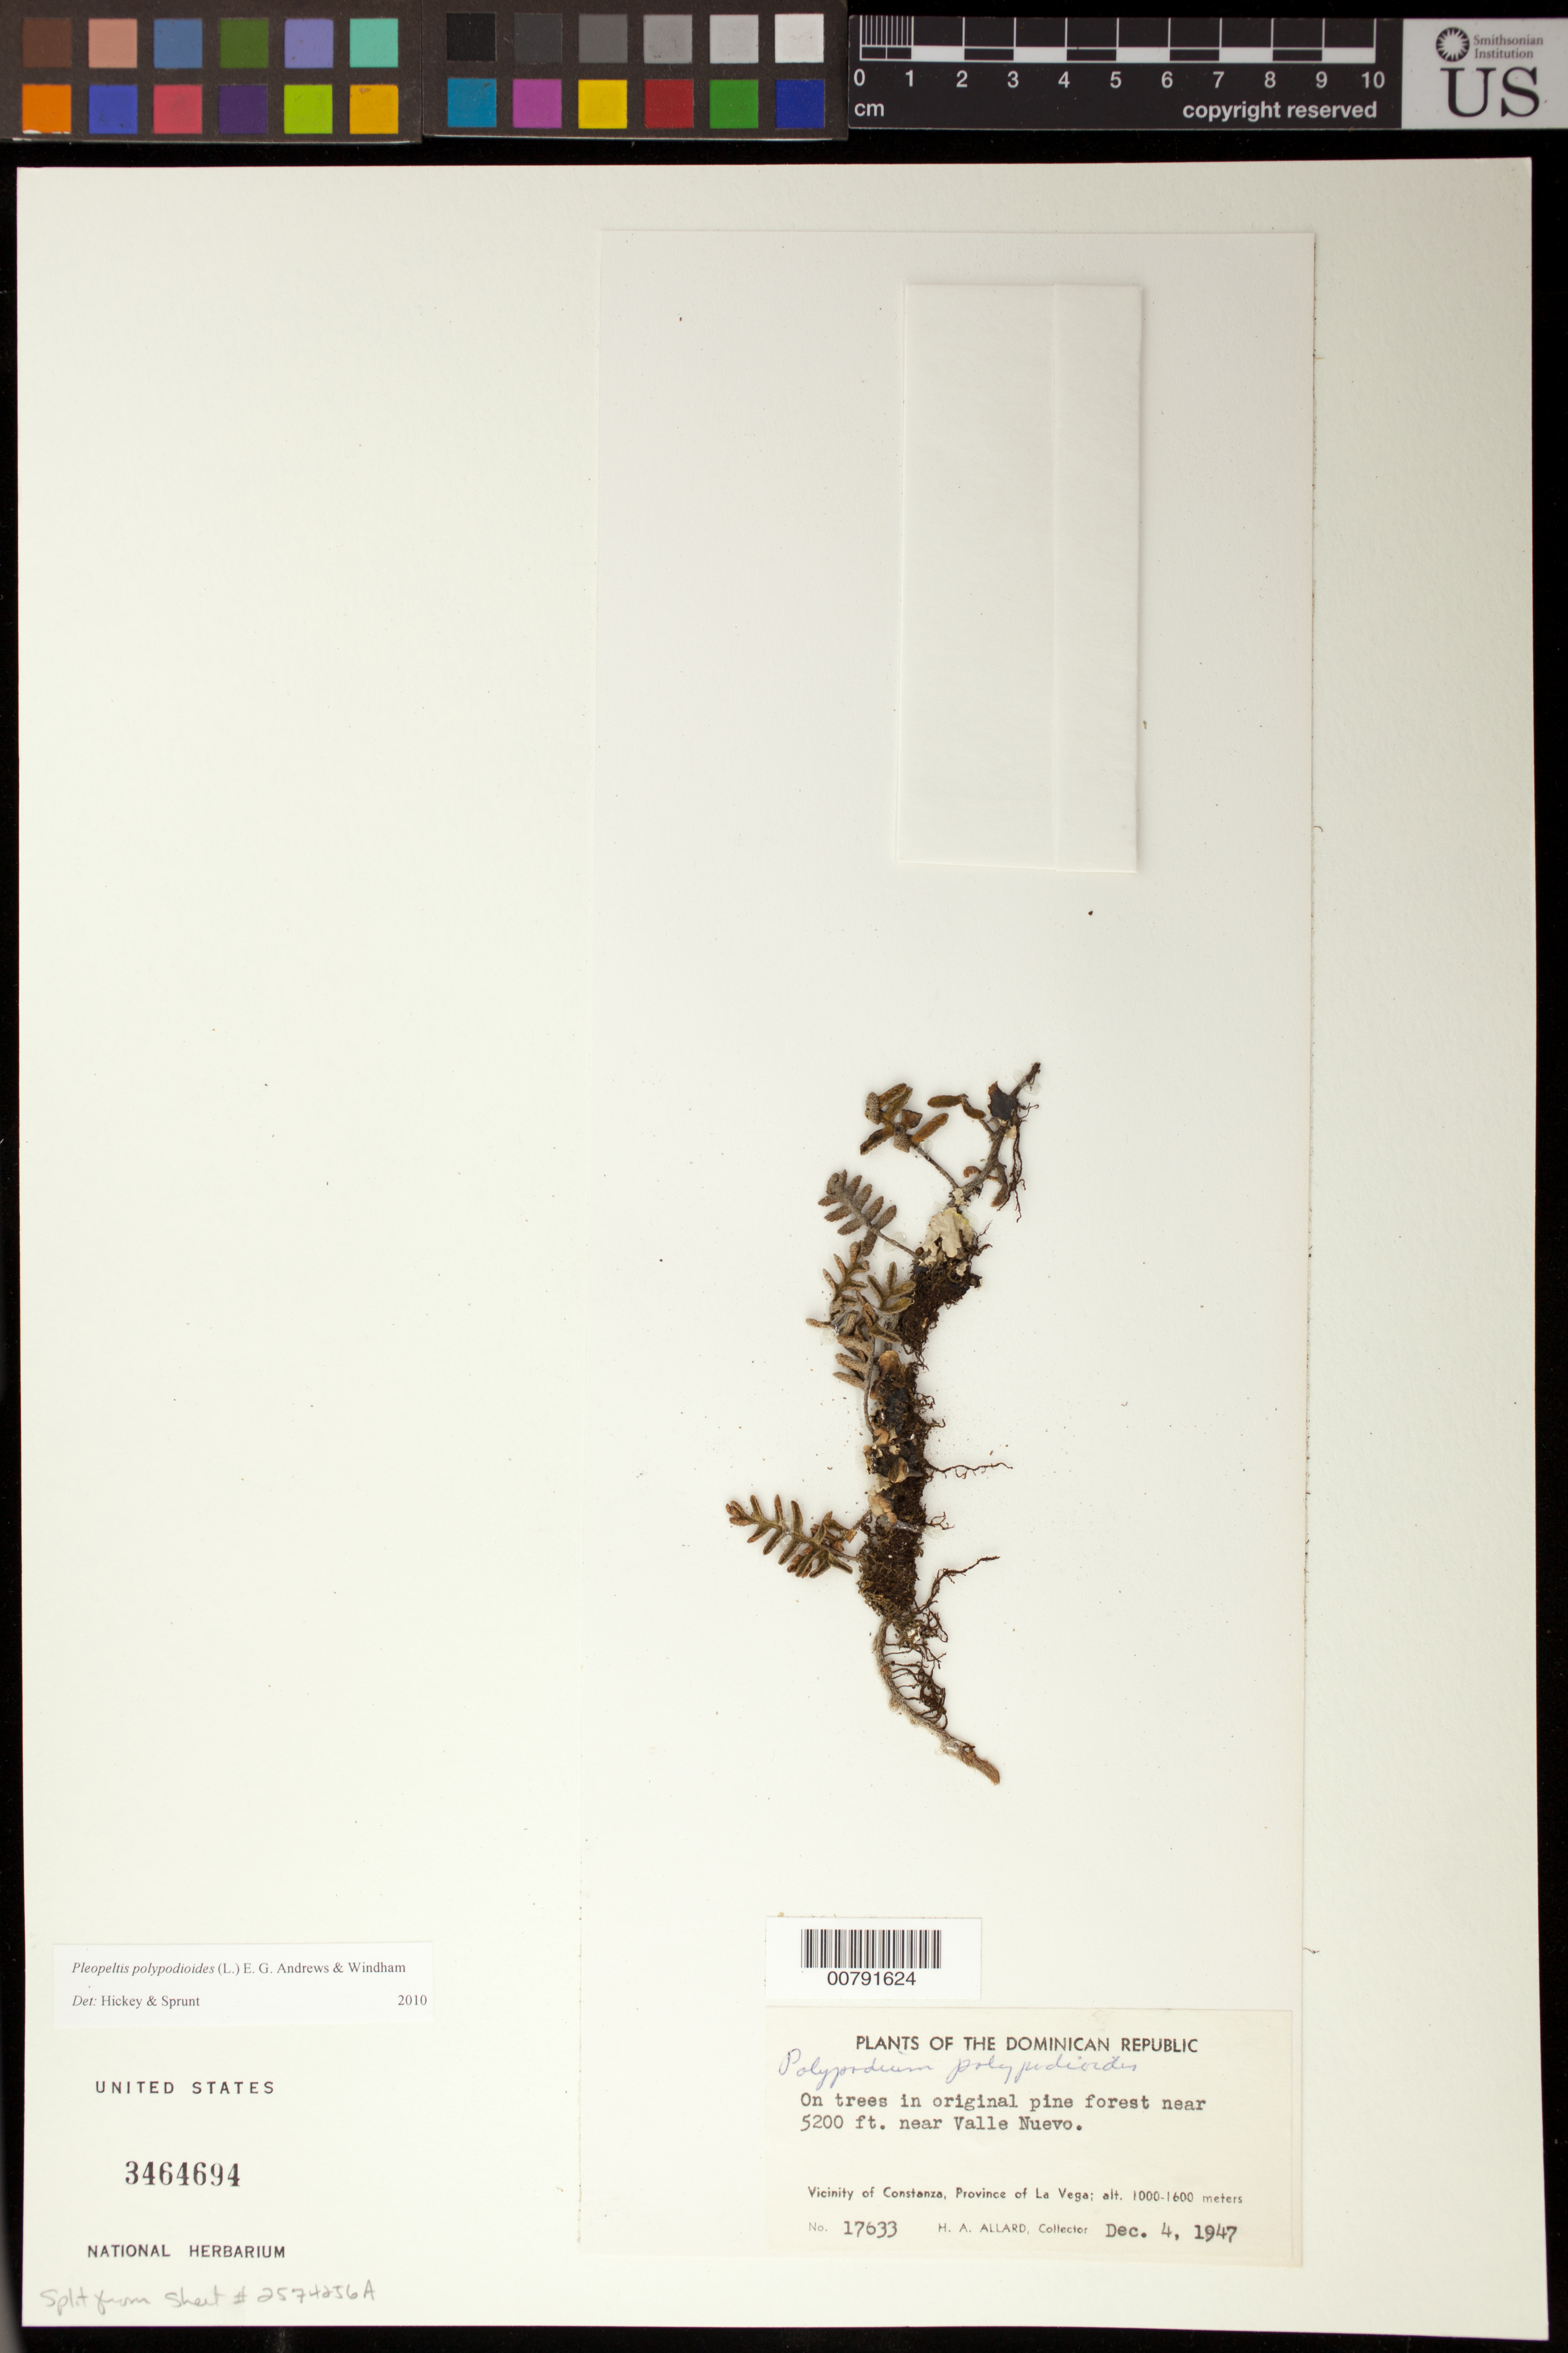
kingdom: Plantae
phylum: Tracheophyta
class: Polypodiopsida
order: Polypodiales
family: Polypodiaceae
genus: Pleopeltis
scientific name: Pleopeltis polypodioides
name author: (L.) E.G. Andrews & Windham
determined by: Hickey, R. J.; Sprunt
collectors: H. A. Allard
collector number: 17633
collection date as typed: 04 Dec 1947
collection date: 1947-12-04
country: Dominican Republic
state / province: La Vega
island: Hispaniola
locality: Constanza vicinity, near Valle Nuevo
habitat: On trees in original pine forest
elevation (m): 1585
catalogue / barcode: US 3464694